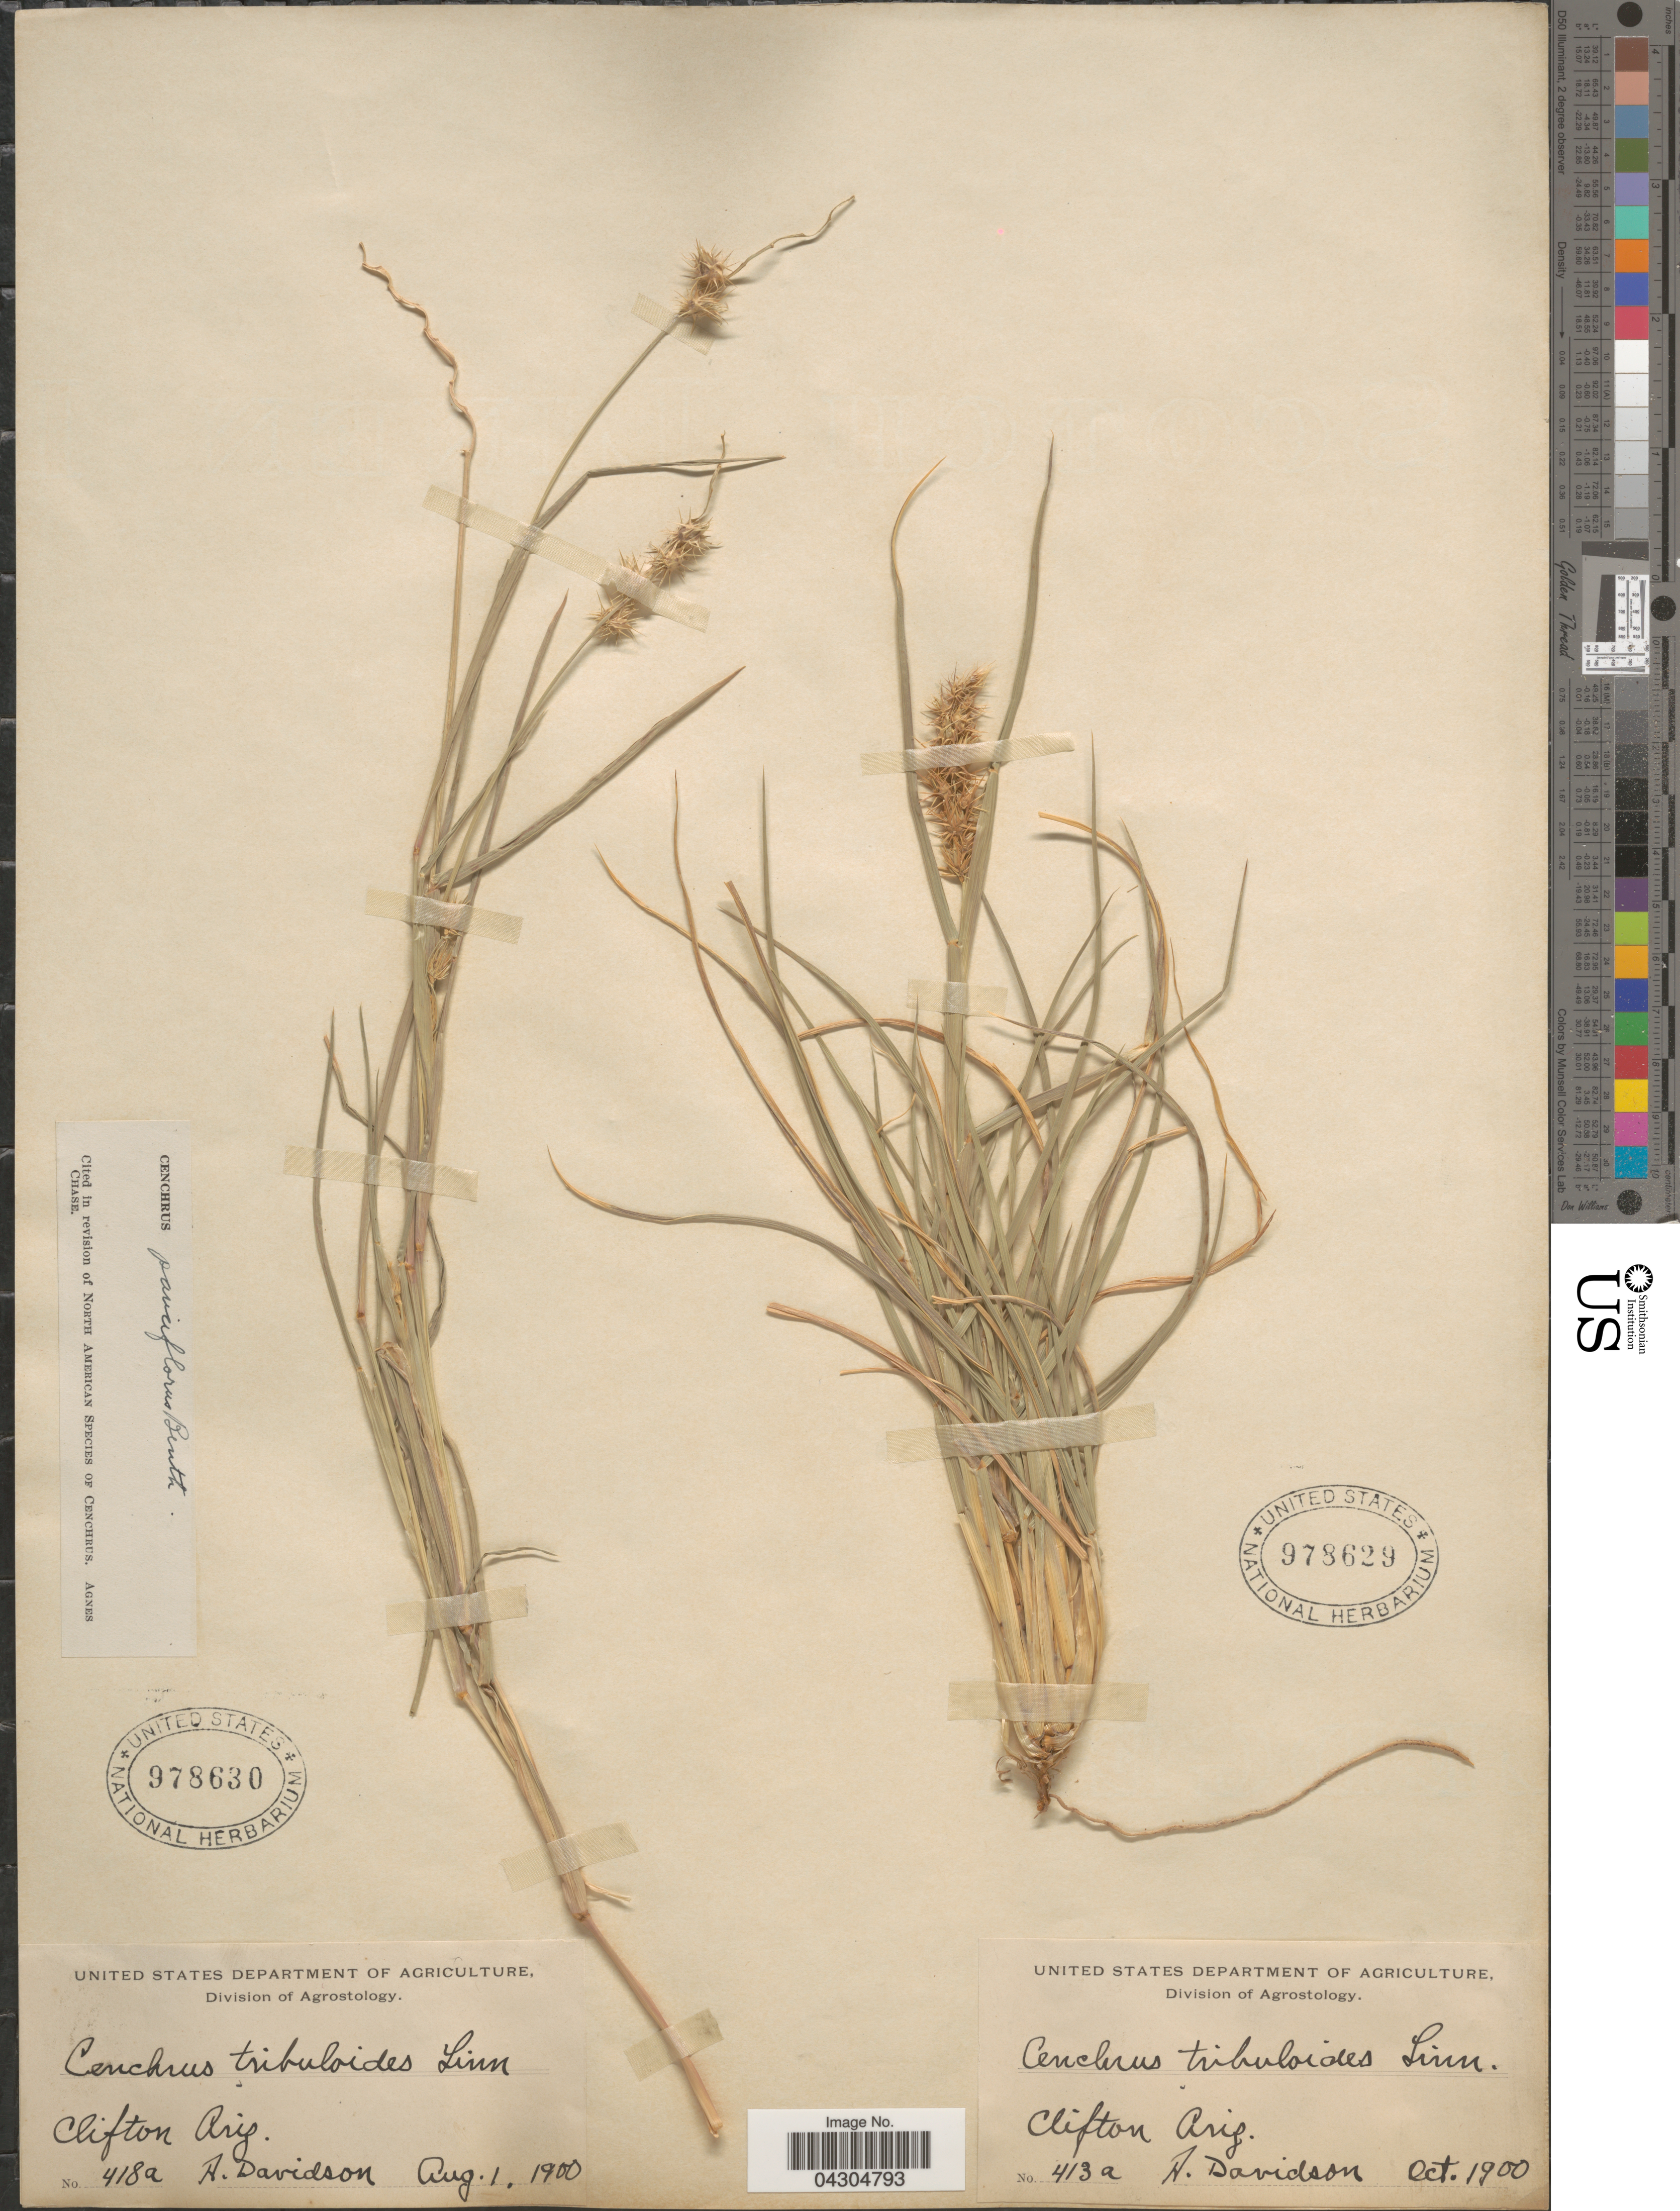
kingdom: Plantae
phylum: Tracheophyta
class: Liliopsida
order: Poales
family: Poaceae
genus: Cenchrus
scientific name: Cenchrus longispinus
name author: (Hack.) Fernald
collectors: A. Davidson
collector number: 413a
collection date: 1900-10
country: United States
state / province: Arizona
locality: Clifton.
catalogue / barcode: US 978629-2